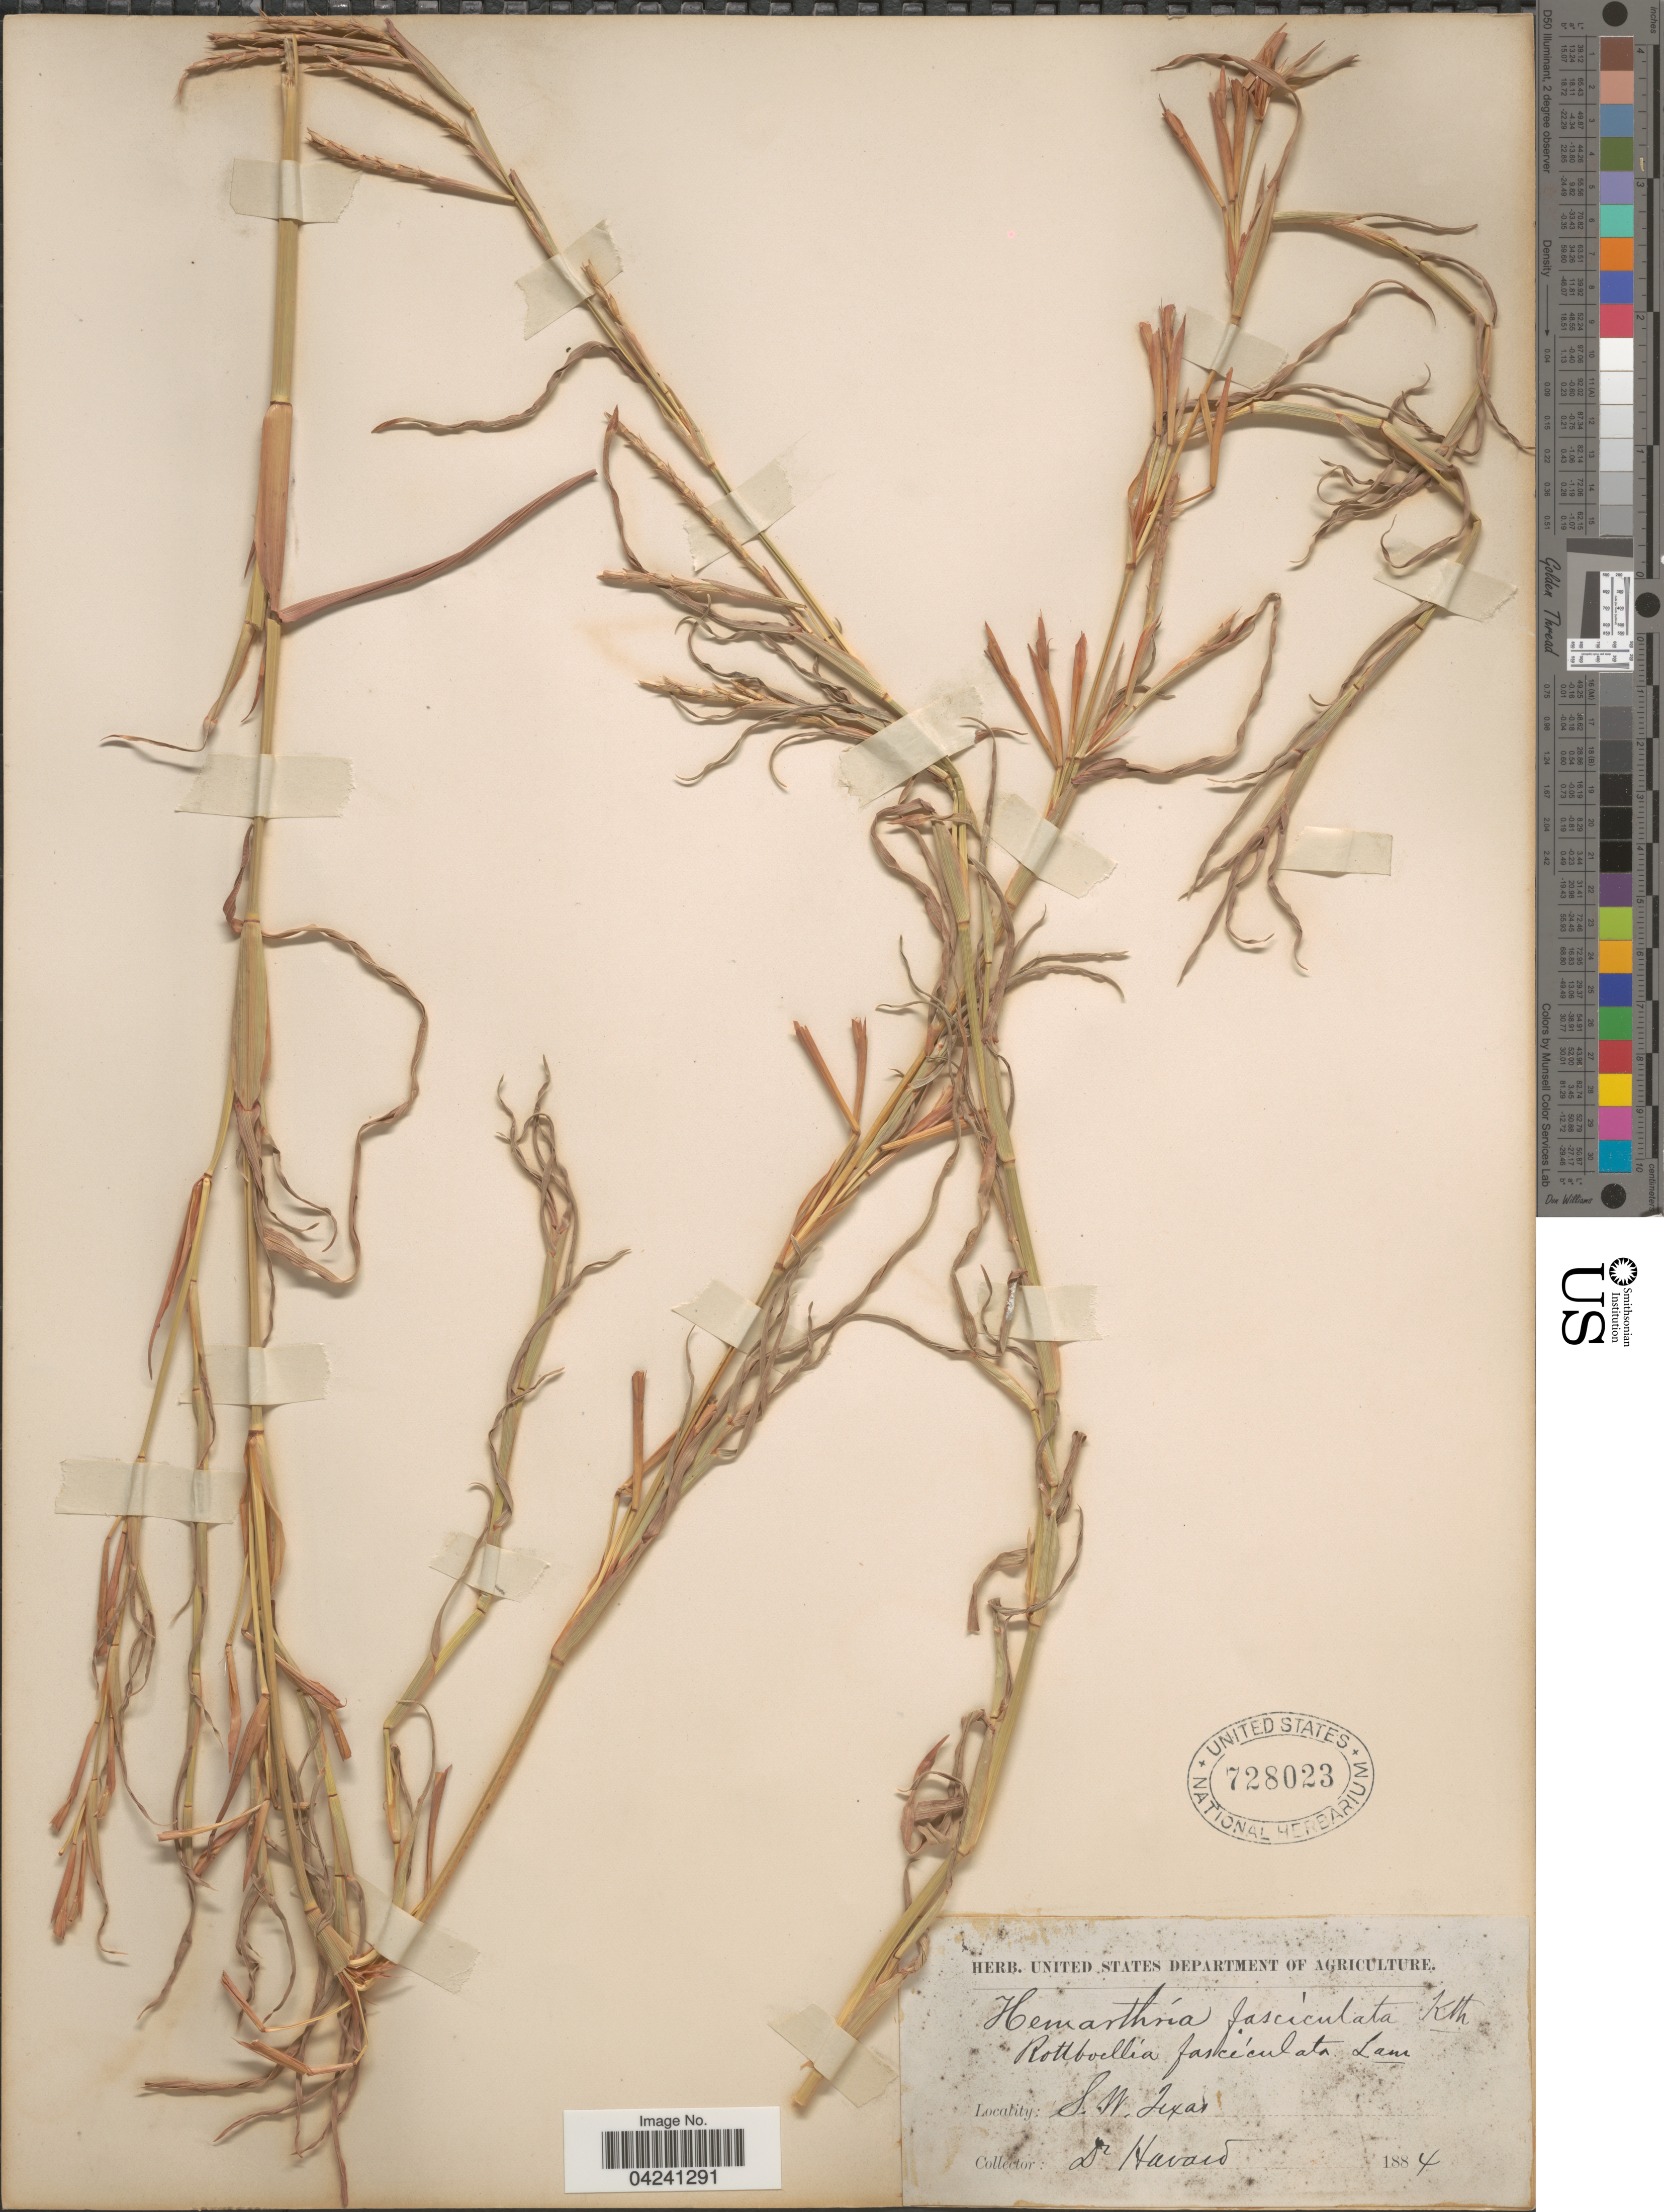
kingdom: Plantae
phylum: Tracheophyta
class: Liliopsida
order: Poales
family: Poaceae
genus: Hemarthria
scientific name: Hemarthria altissima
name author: (Poir.) Stapf & C. E. Hubb.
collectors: Harvard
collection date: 1884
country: United States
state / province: Texas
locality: S.W. Texas.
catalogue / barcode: US 728023